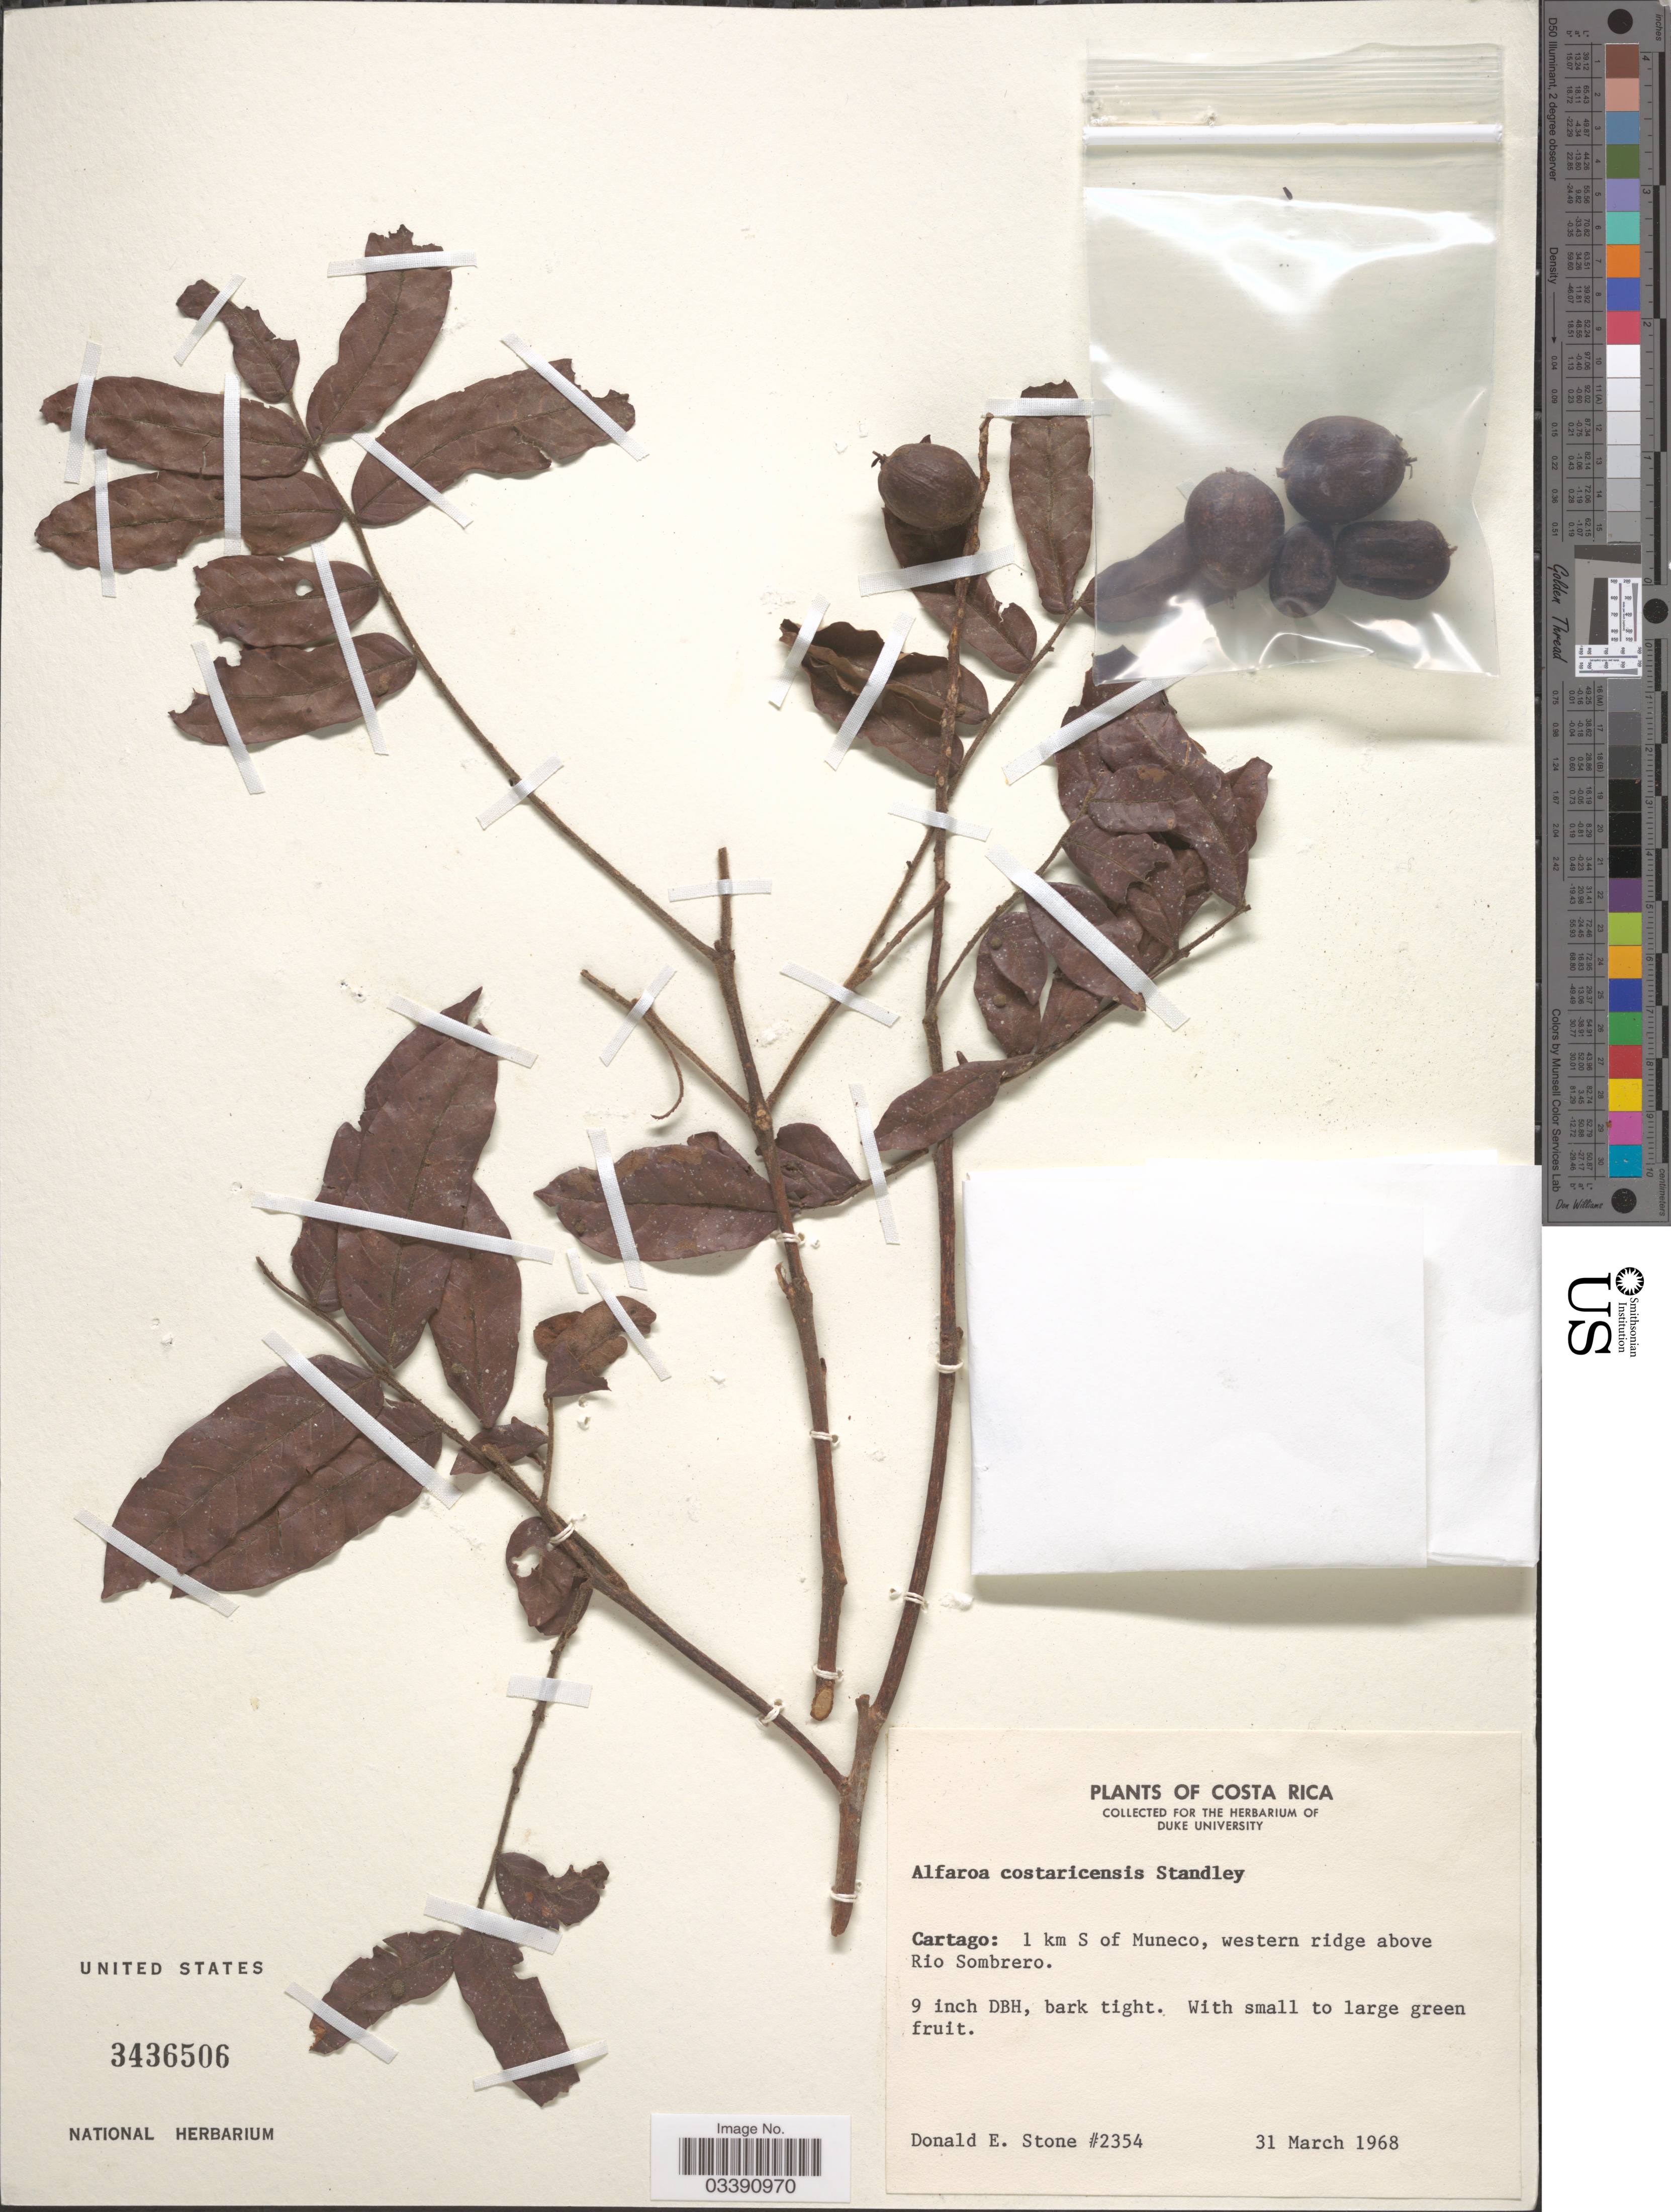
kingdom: Plantae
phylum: Tracheophyta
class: Magnoliopsida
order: Fagales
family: Juglandaceae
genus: Alfaroa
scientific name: Alfaroa costaricensis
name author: Standl.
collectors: D. Stone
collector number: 2354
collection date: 1968-03-31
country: Costa Rica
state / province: Cartago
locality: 1 km S of Muneco, western ridge above Rio Sombrero.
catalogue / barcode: US 3436506